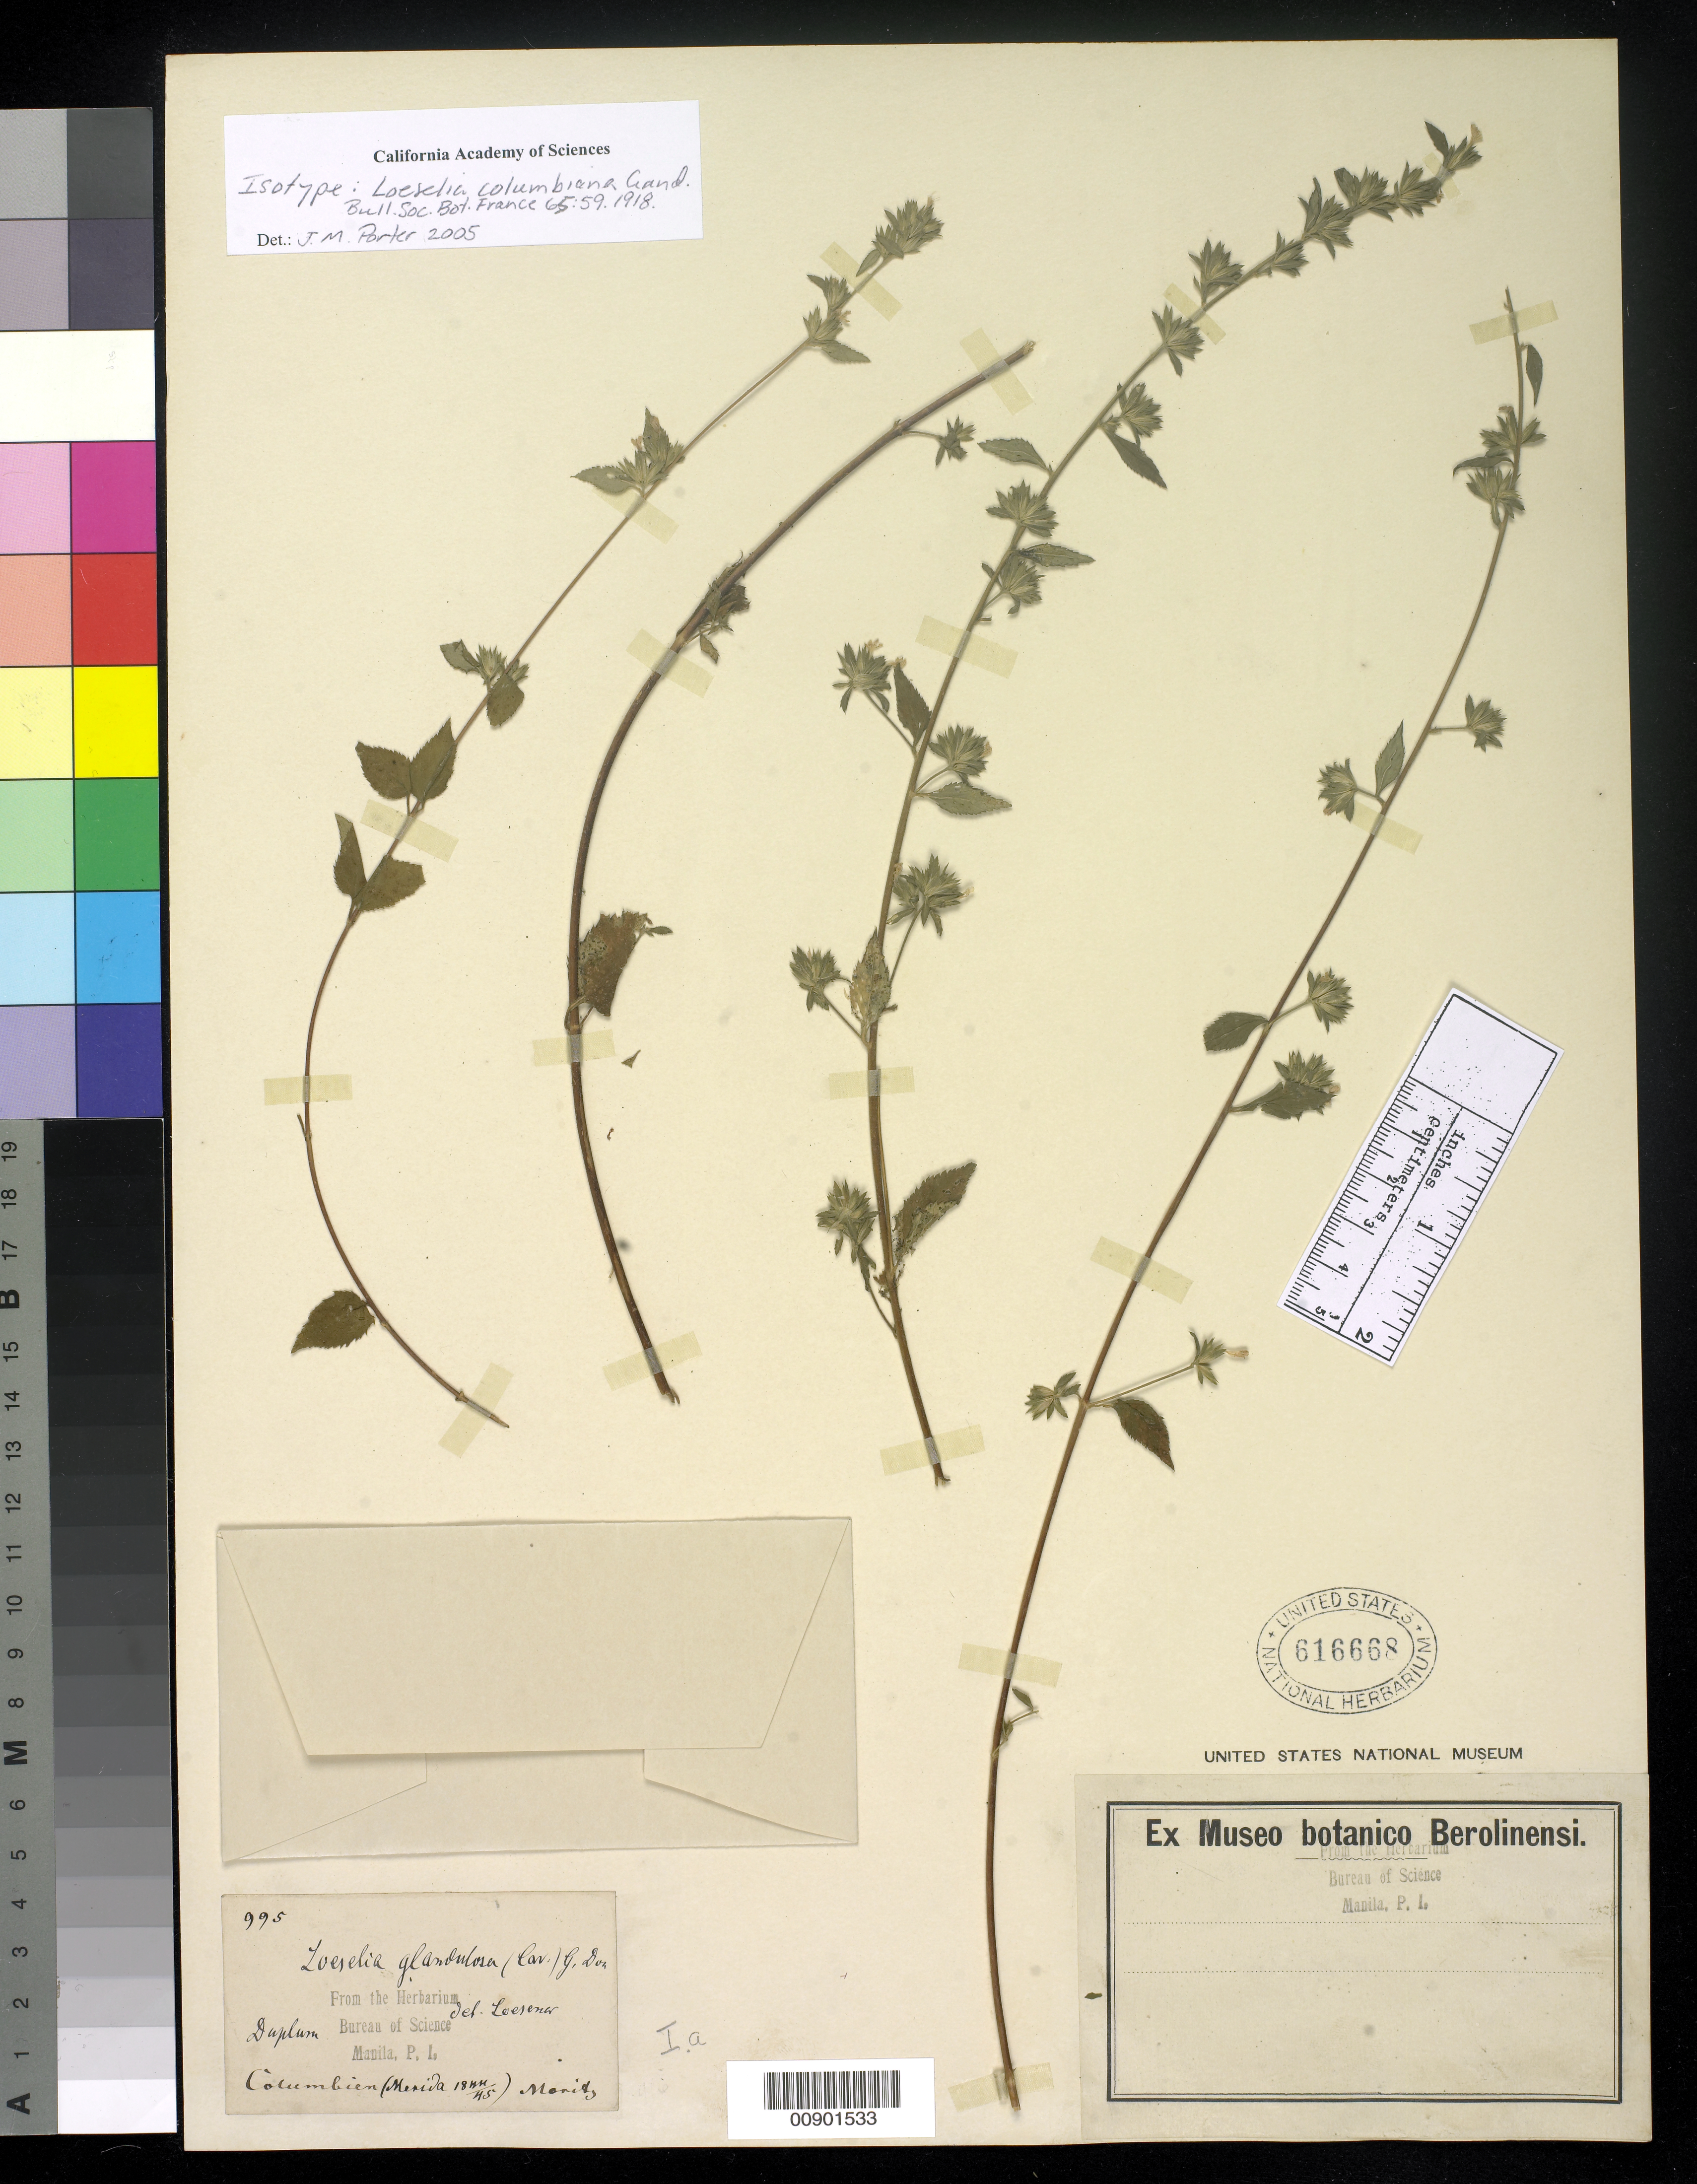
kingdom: Plantae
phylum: Tracheophyta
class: Magnoliopsida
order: Ericales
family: Polemoniaceae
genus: Loeselia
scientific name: Loeselia columbiana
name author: Gand.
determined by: Porter, J. M.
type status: Isotype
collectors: A. Moritz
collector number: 995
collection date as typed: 1844 or -- --- 1845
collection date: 1844 or 1845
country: Colombia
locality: Colombien (Merida).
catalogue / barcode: US 616668